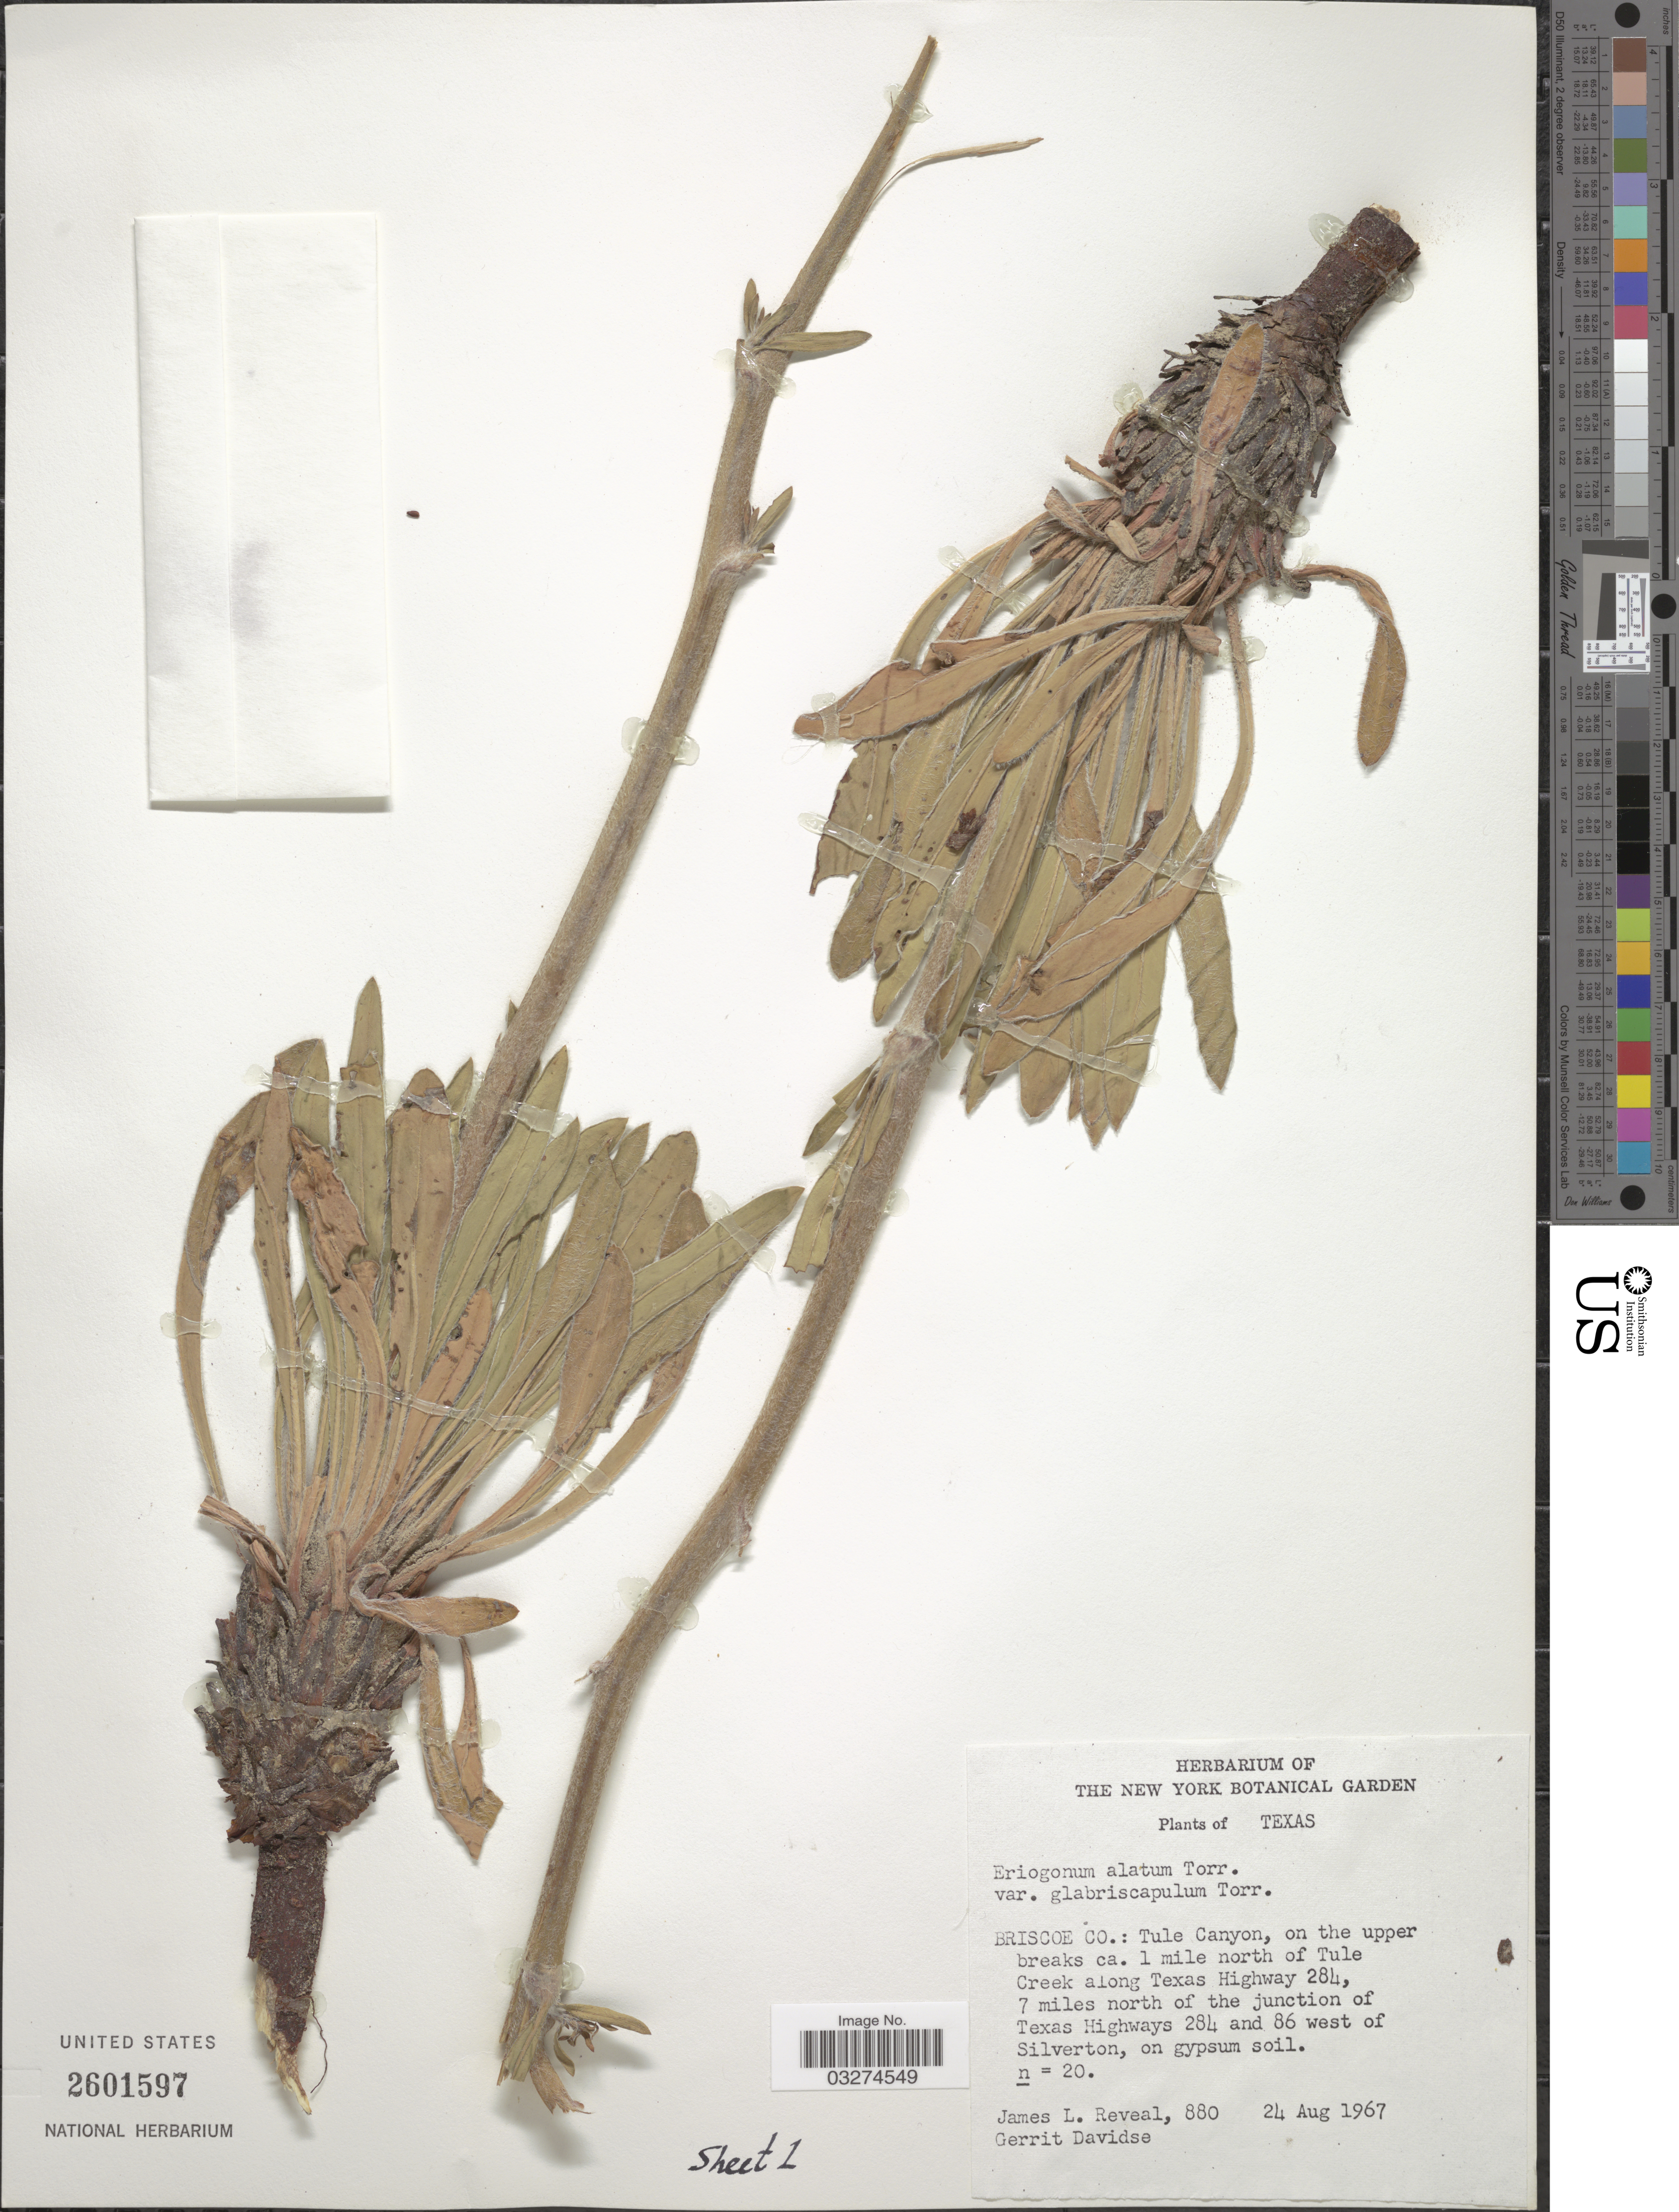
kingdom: Plantae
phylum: Tracheophyta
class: Magnoliopsida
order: Caryophyllales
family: Polygonaceae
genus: Eriogonum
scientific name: Eriogonum alatum var. glabriusculum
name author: Torr.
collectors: J. L. Reveal & G. Davidse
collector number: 880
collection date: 1967-08-24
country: United States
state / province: Texas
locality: Briscoe Co.: Tule Canyon, on the upper breaks ca. 1 mile north of Tule Creek along Texas Highway 284, 7 miles north of the junction of Texas Highways 284 and 86 west of Silverton.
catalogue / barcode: US 2601597